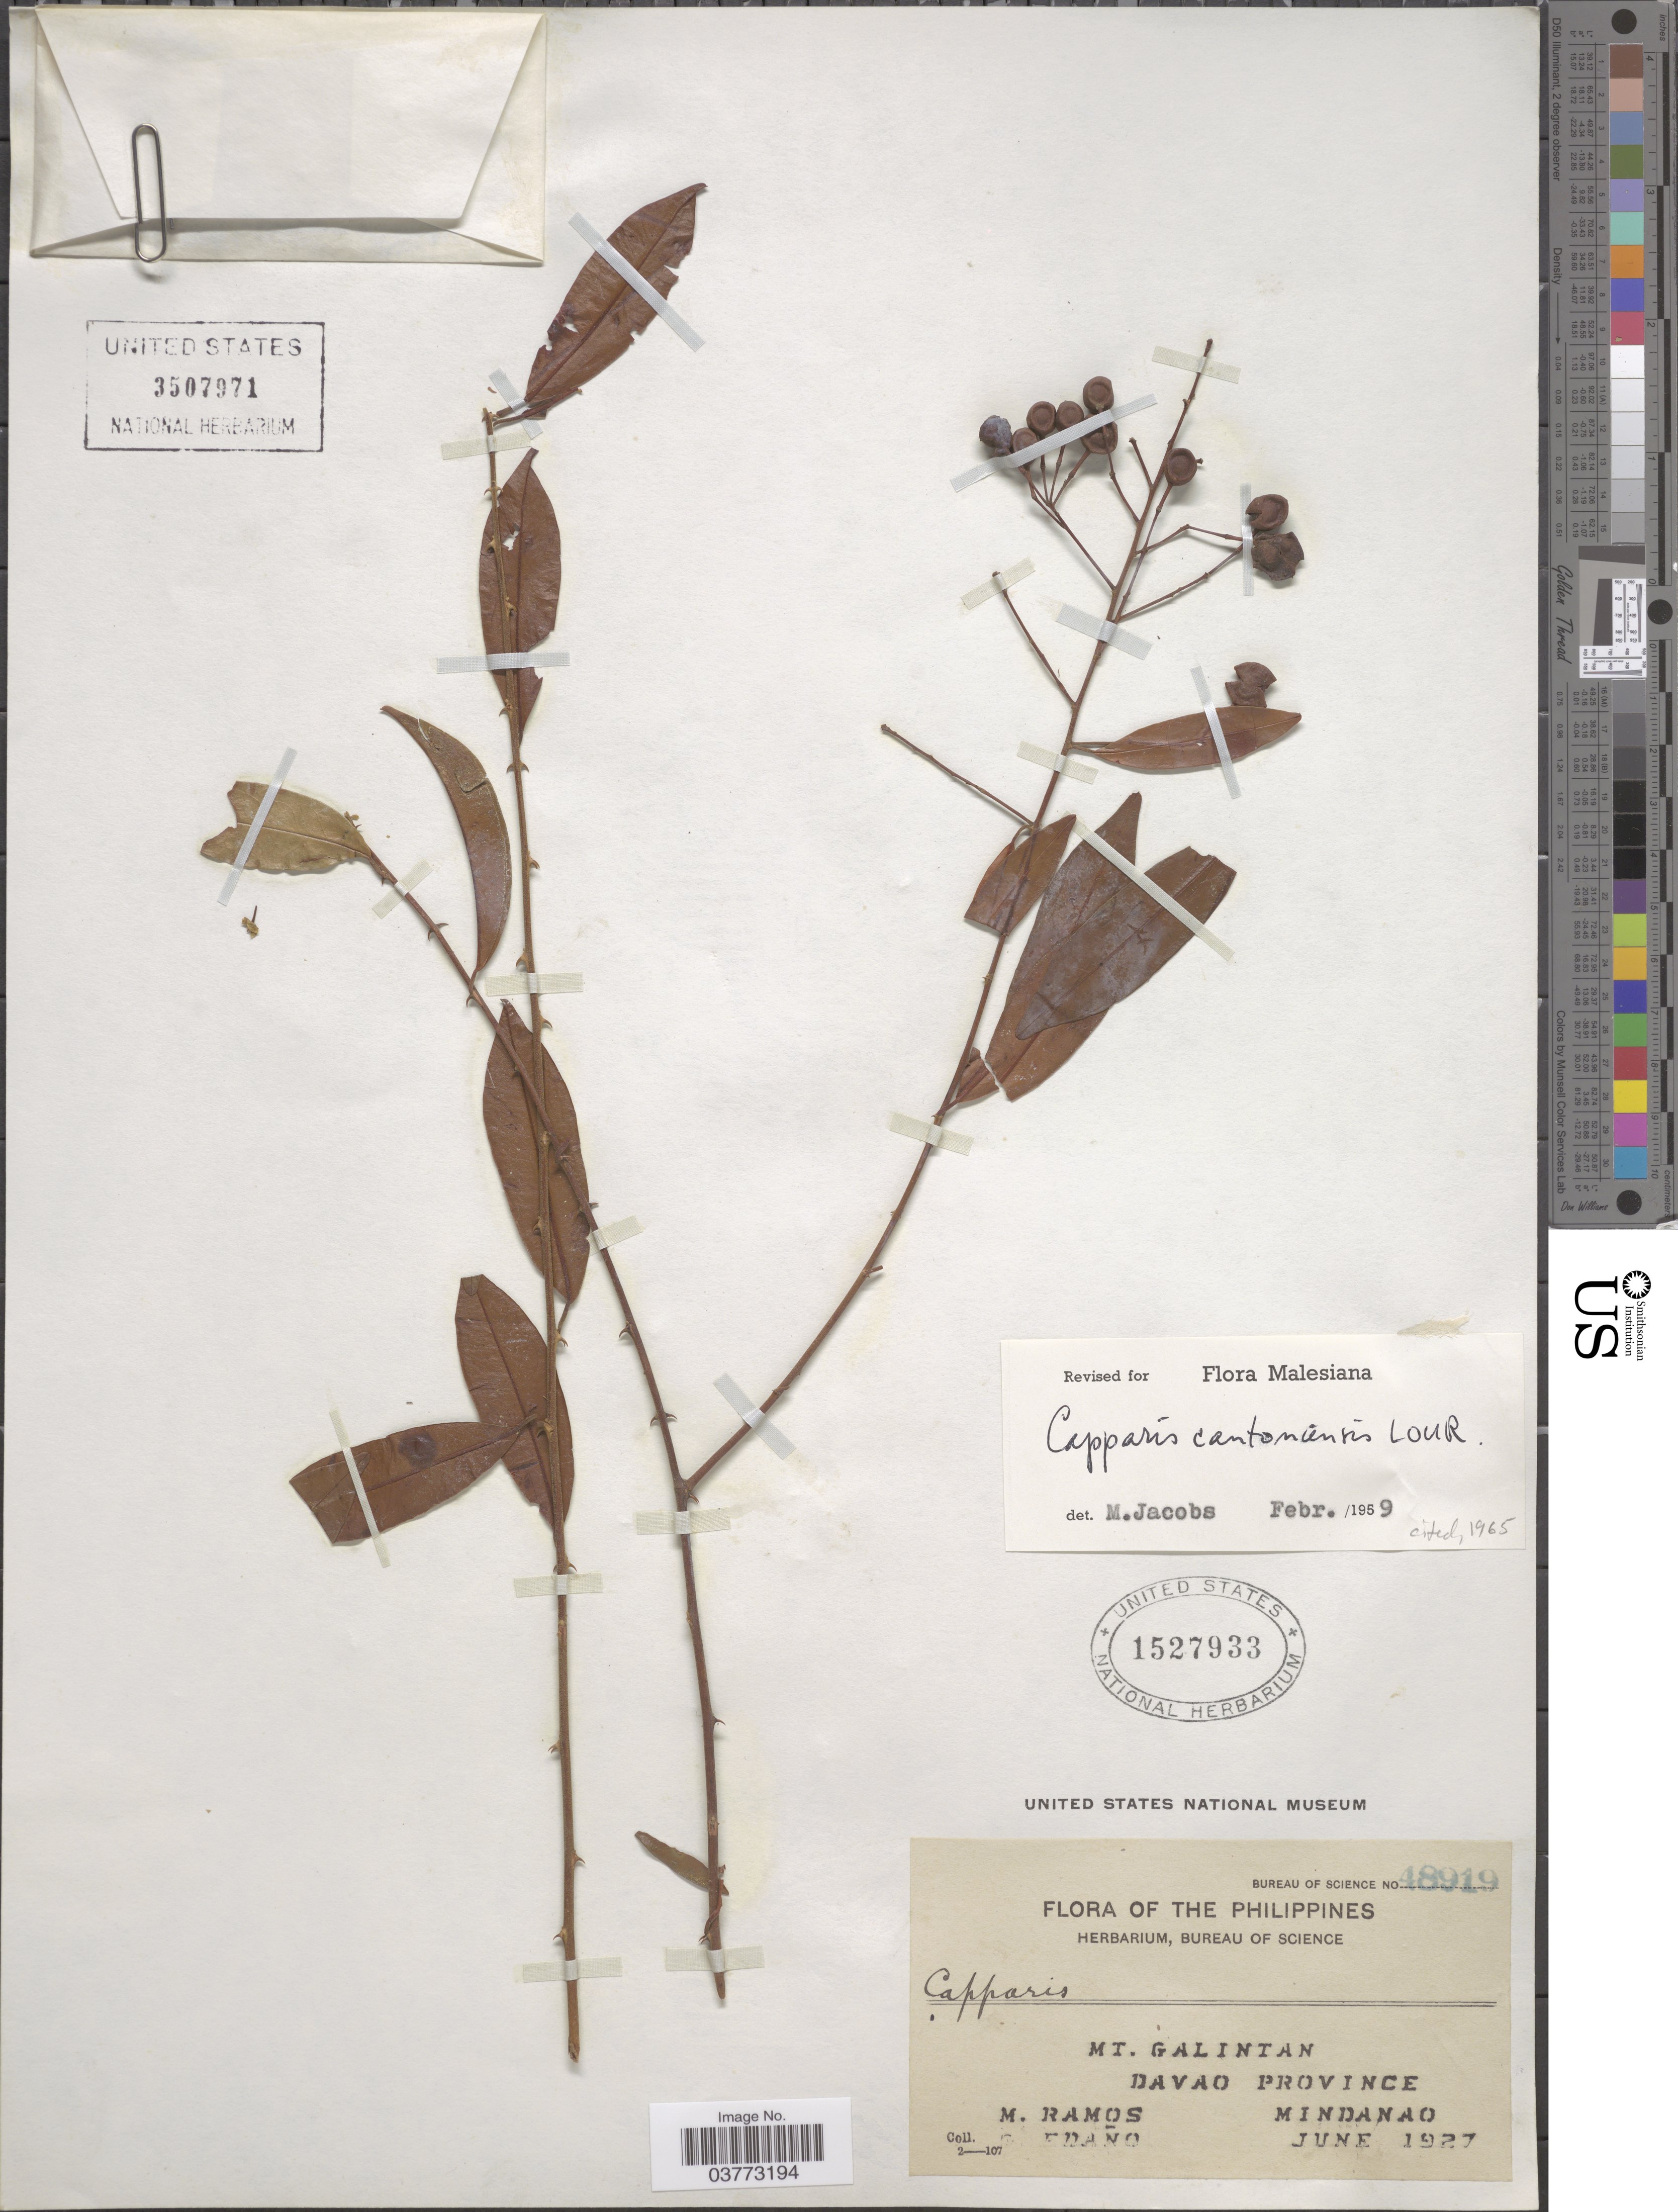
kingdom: Plantae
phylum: Tracheophyta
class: Magnoliopsida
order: Brassicales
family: Capparaceae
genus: Capparis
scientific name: Capparis cantoniensis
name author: Lour.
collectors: M. Ramos & -. Edano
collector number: Bureau of Science 48919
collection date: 1927-06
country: Philippines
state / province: Davao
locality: Mt. Galintan. Mindanao.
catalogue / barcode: US 1527933